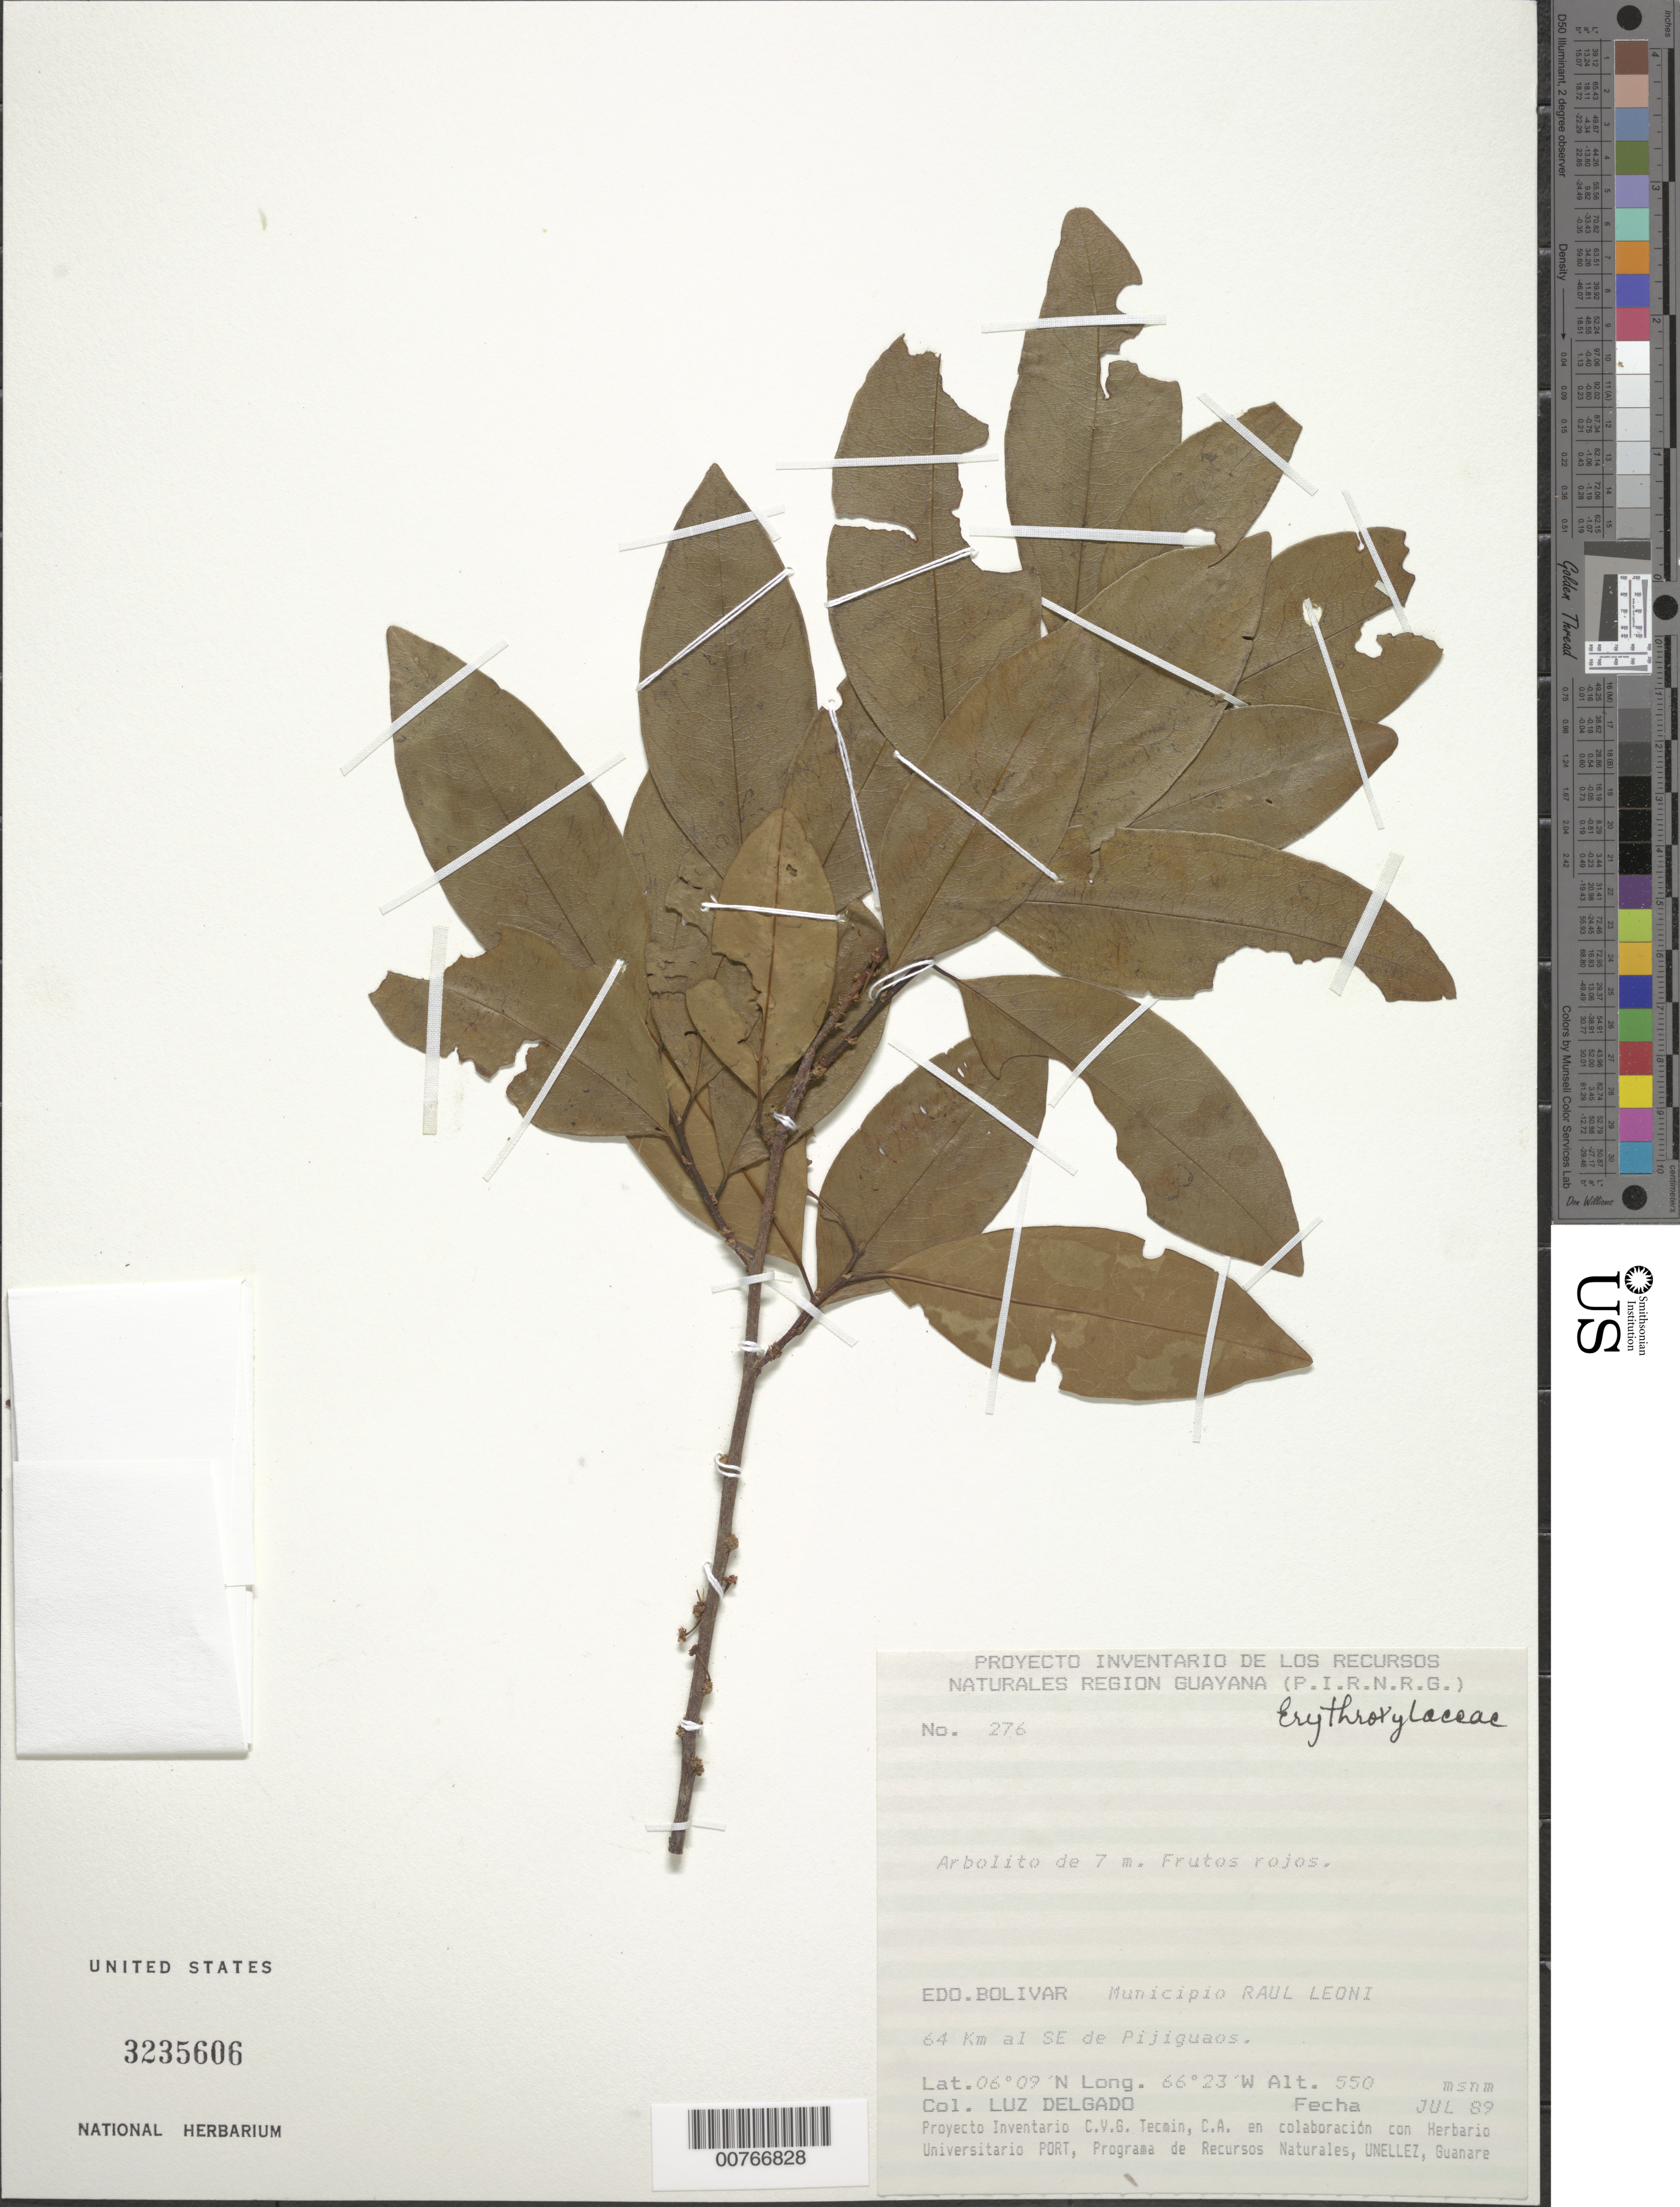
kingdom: Plantae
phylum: Tracheophyta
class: Magnoliopsida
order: Malpighiales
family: Erythroxylaceae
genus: Erythroxylum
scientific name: Erythroxylum sp.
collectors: L. Delgado V.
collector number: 276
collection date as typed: Jul-89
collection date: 1989-07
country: Venezuela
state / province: Bolívar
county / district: Angostura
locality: Mun. Raúl Leoni [=Angostura], 64 km SE de Pijiguaos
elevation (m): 550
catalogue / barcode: US 3235606